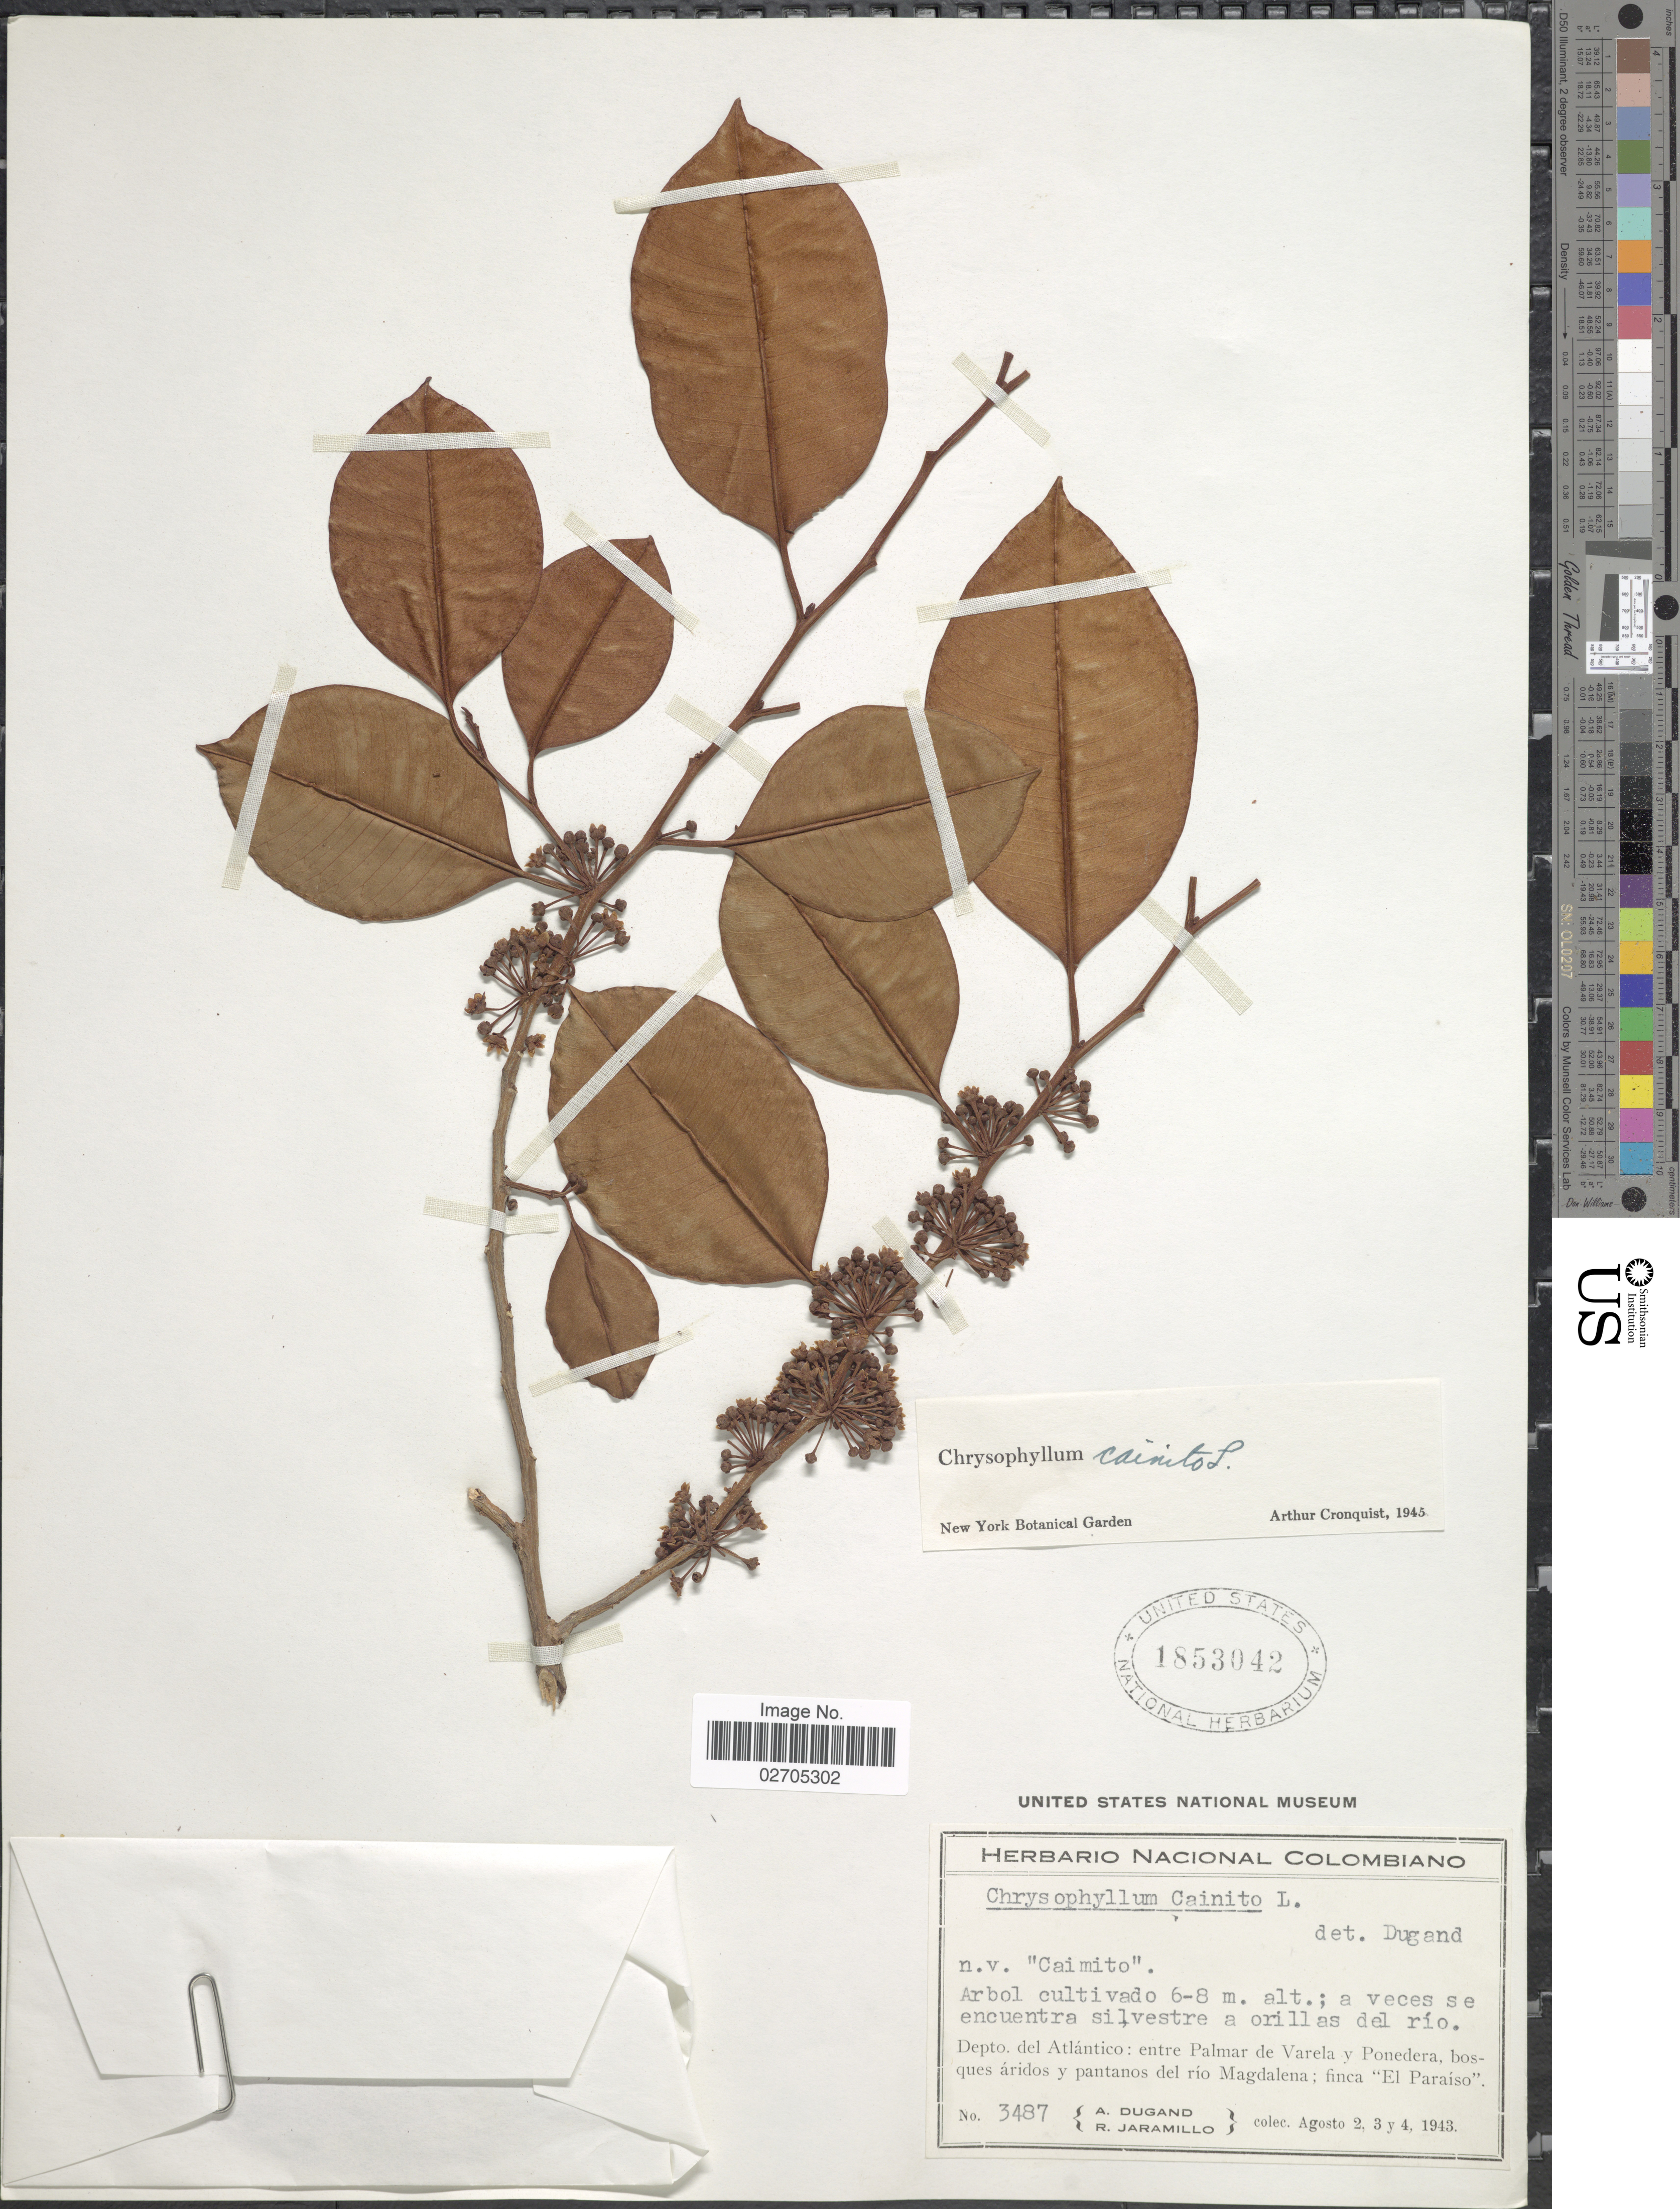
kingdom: Plantae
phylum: Tracheophyta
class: Magnoliopsida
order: Ericales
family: Sapotaceae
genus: Chrysophyllum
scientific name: Chrysophyllum cainito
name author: L.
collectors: A. Dugand & R. Jaramillo M.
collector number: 3487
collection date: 1943-08-02/1943-08-04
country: Colombia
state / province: Atlántico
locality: Cultivado, entre Palmar de Varela y Ponedera, bosques aridos y pantanos del rio Magdalena, finca "El Paraiso".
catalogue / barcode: US 1853042